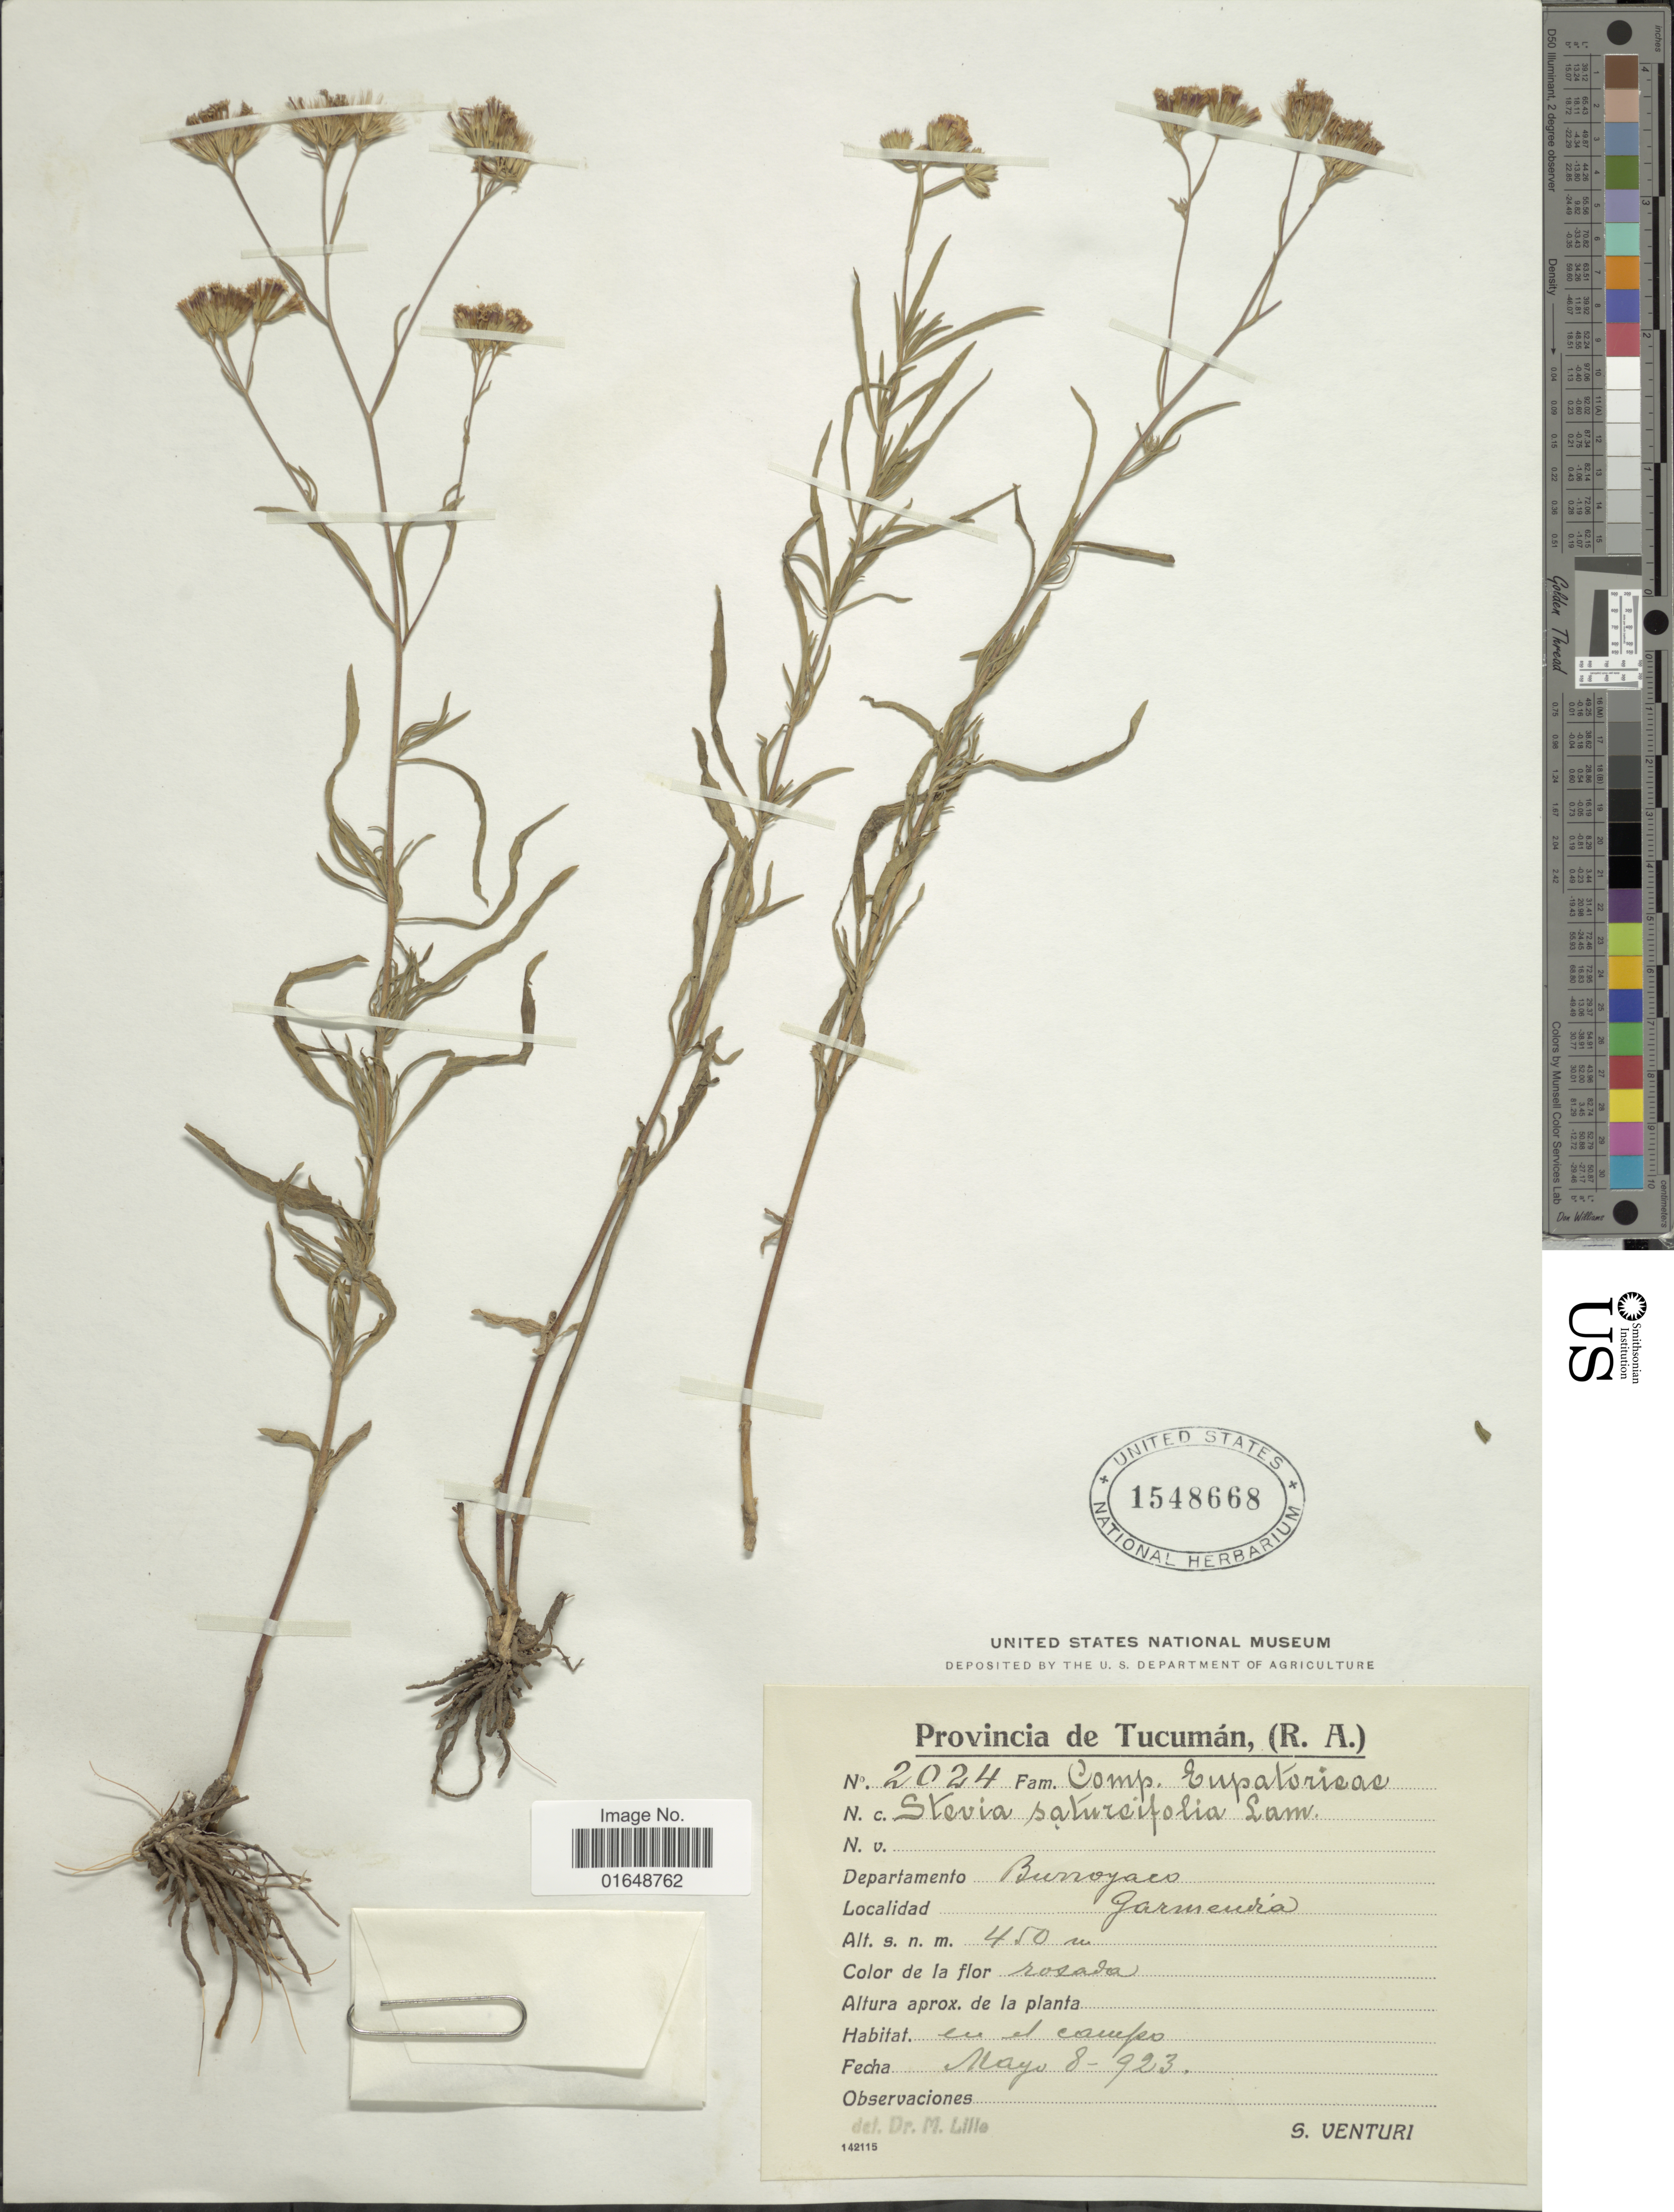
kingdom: Plantae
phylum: Tracheophyta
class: Magnoliopsida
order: Asterales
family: Asteraceae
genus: Stevia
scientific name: Stevia satureifolia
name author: (Lam.) Cav.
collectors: S. Venturi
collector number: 2024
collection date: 1923-05-08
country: Argentina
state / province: Tucumán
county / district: Burruyacú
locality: Garmendia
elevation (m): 450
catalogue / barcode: US 1548668